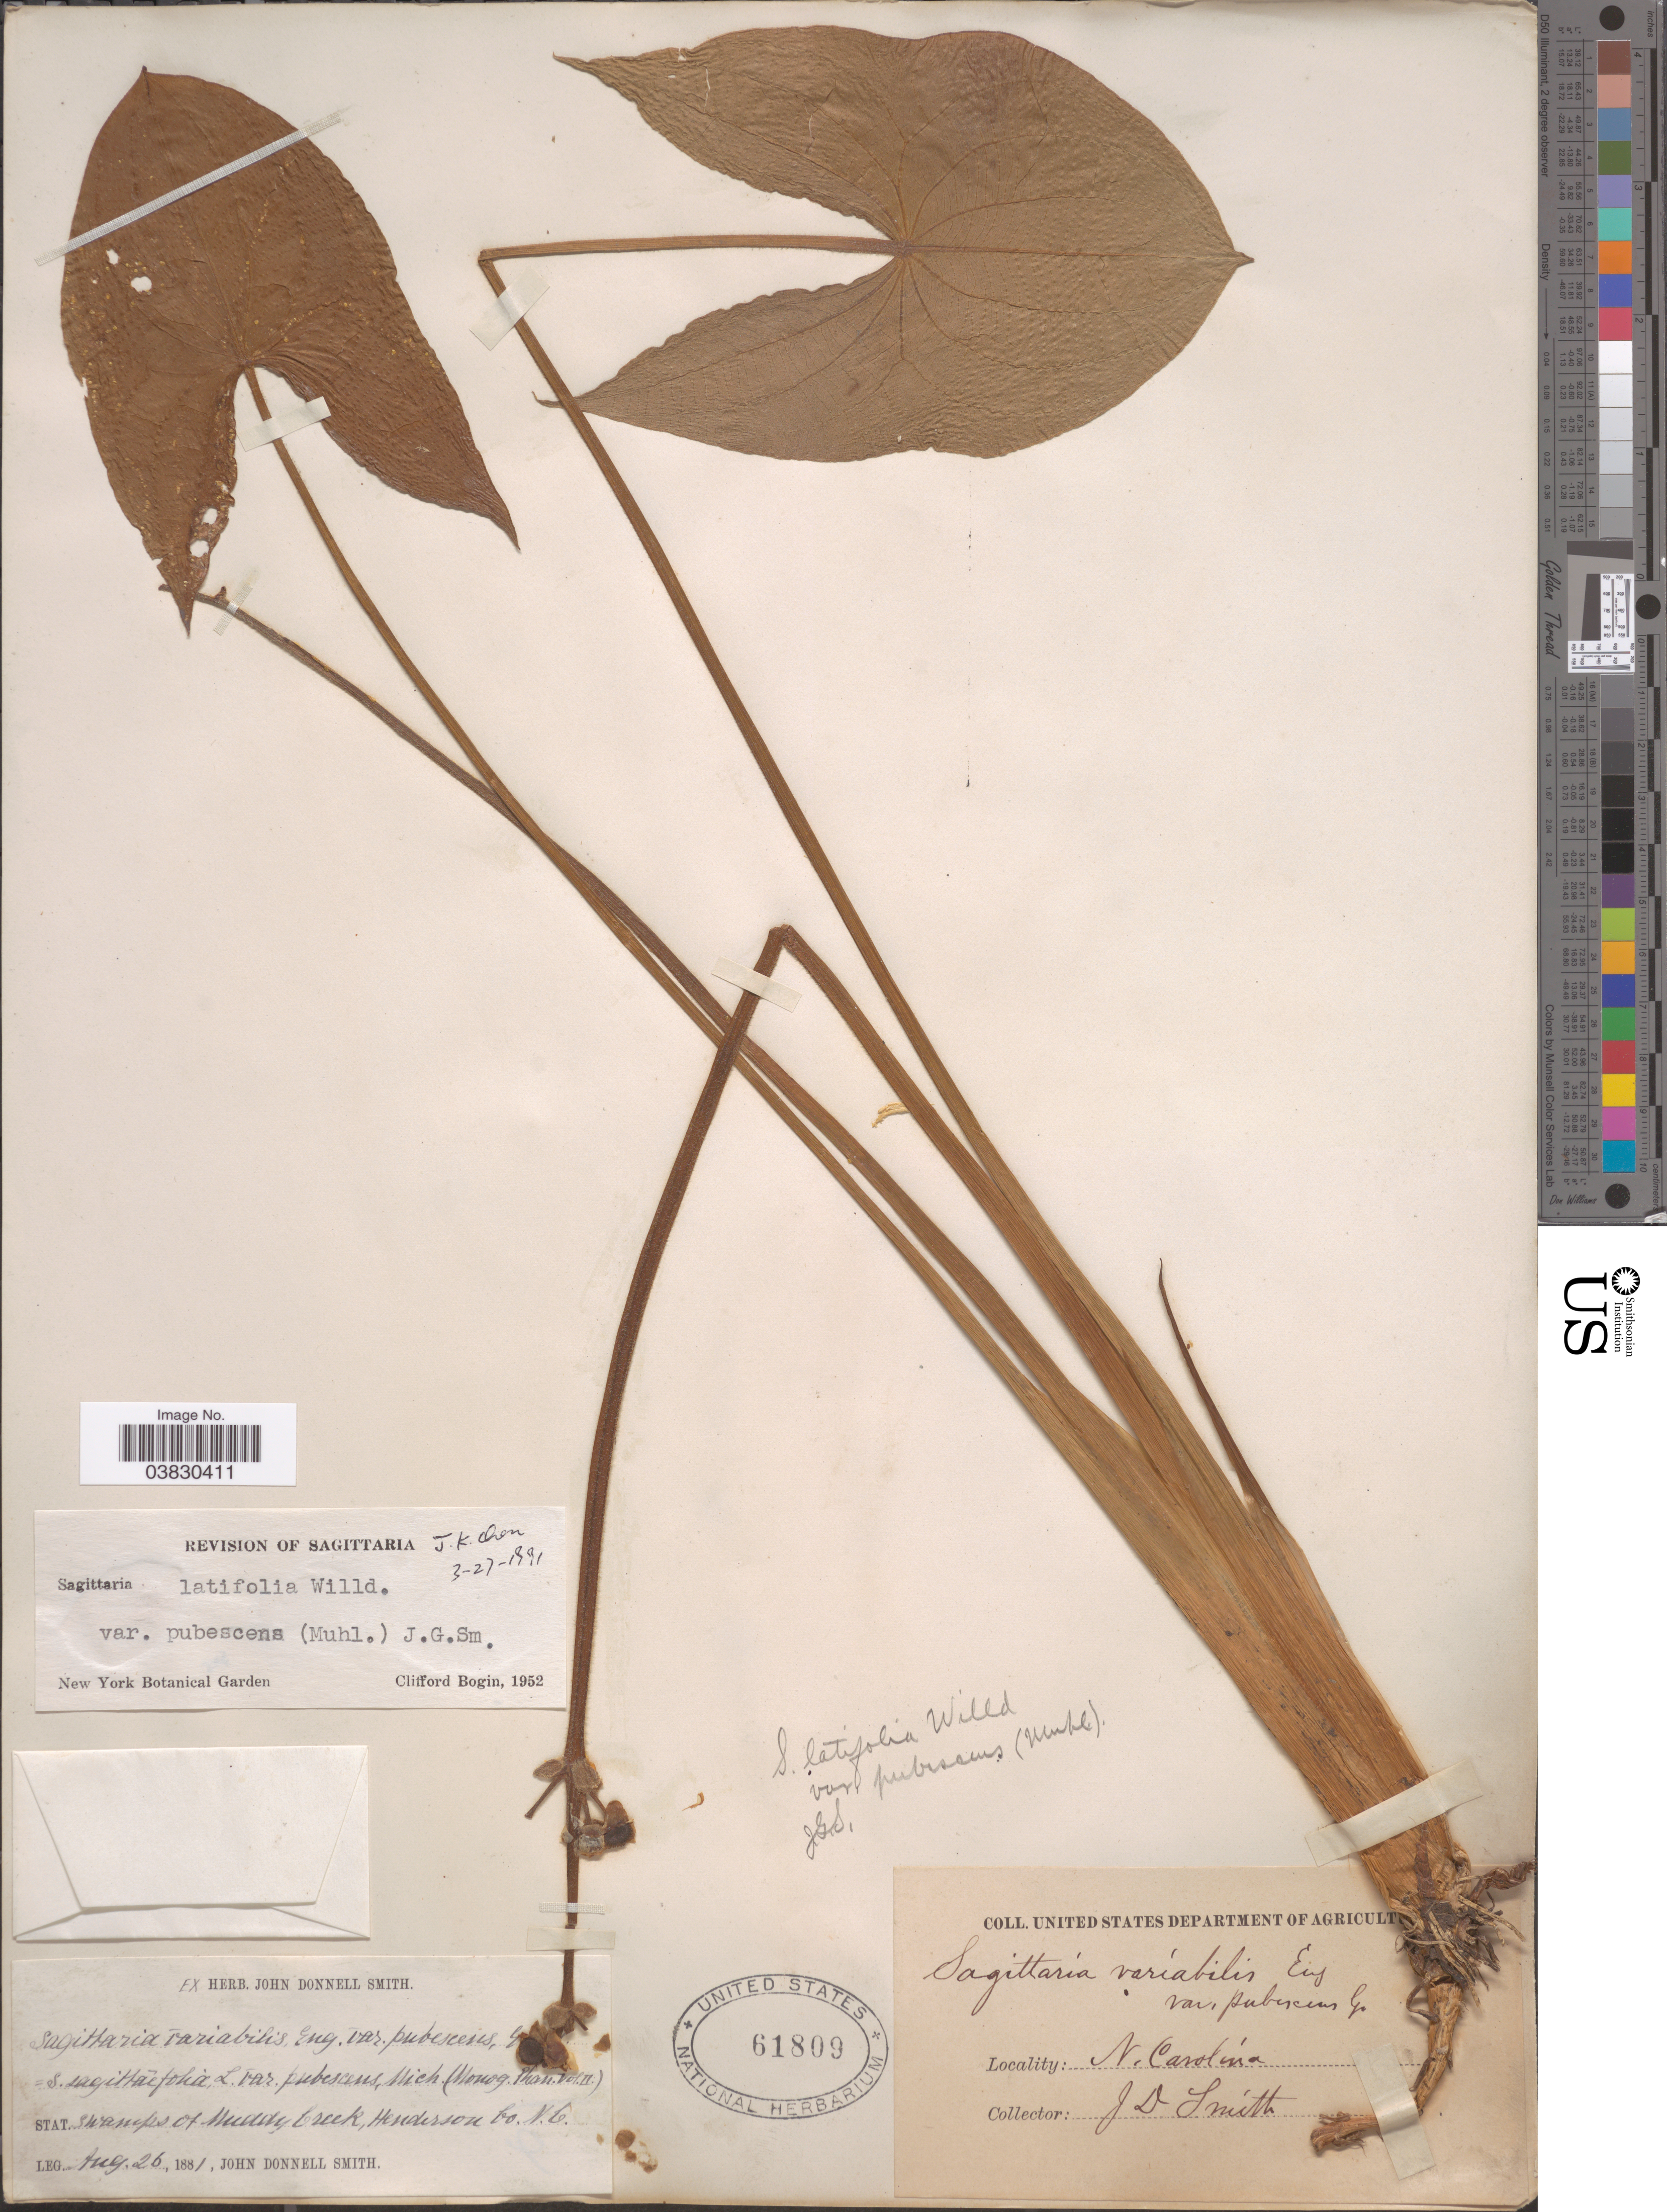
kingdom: Plantae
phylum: Tracheophyta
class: Liliopsida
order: Alismatales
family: Alismataceae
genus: Sagittaria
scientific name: Sagittaria latifolia var. pubescens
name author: (Muhl.) J.G. Sm.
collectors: J. Donnell Smith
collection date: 1881-08-26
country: United States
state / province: North Carolina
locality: Stat. Swamps of Muddy Creek, Henderson Co.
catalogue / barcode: US 61809